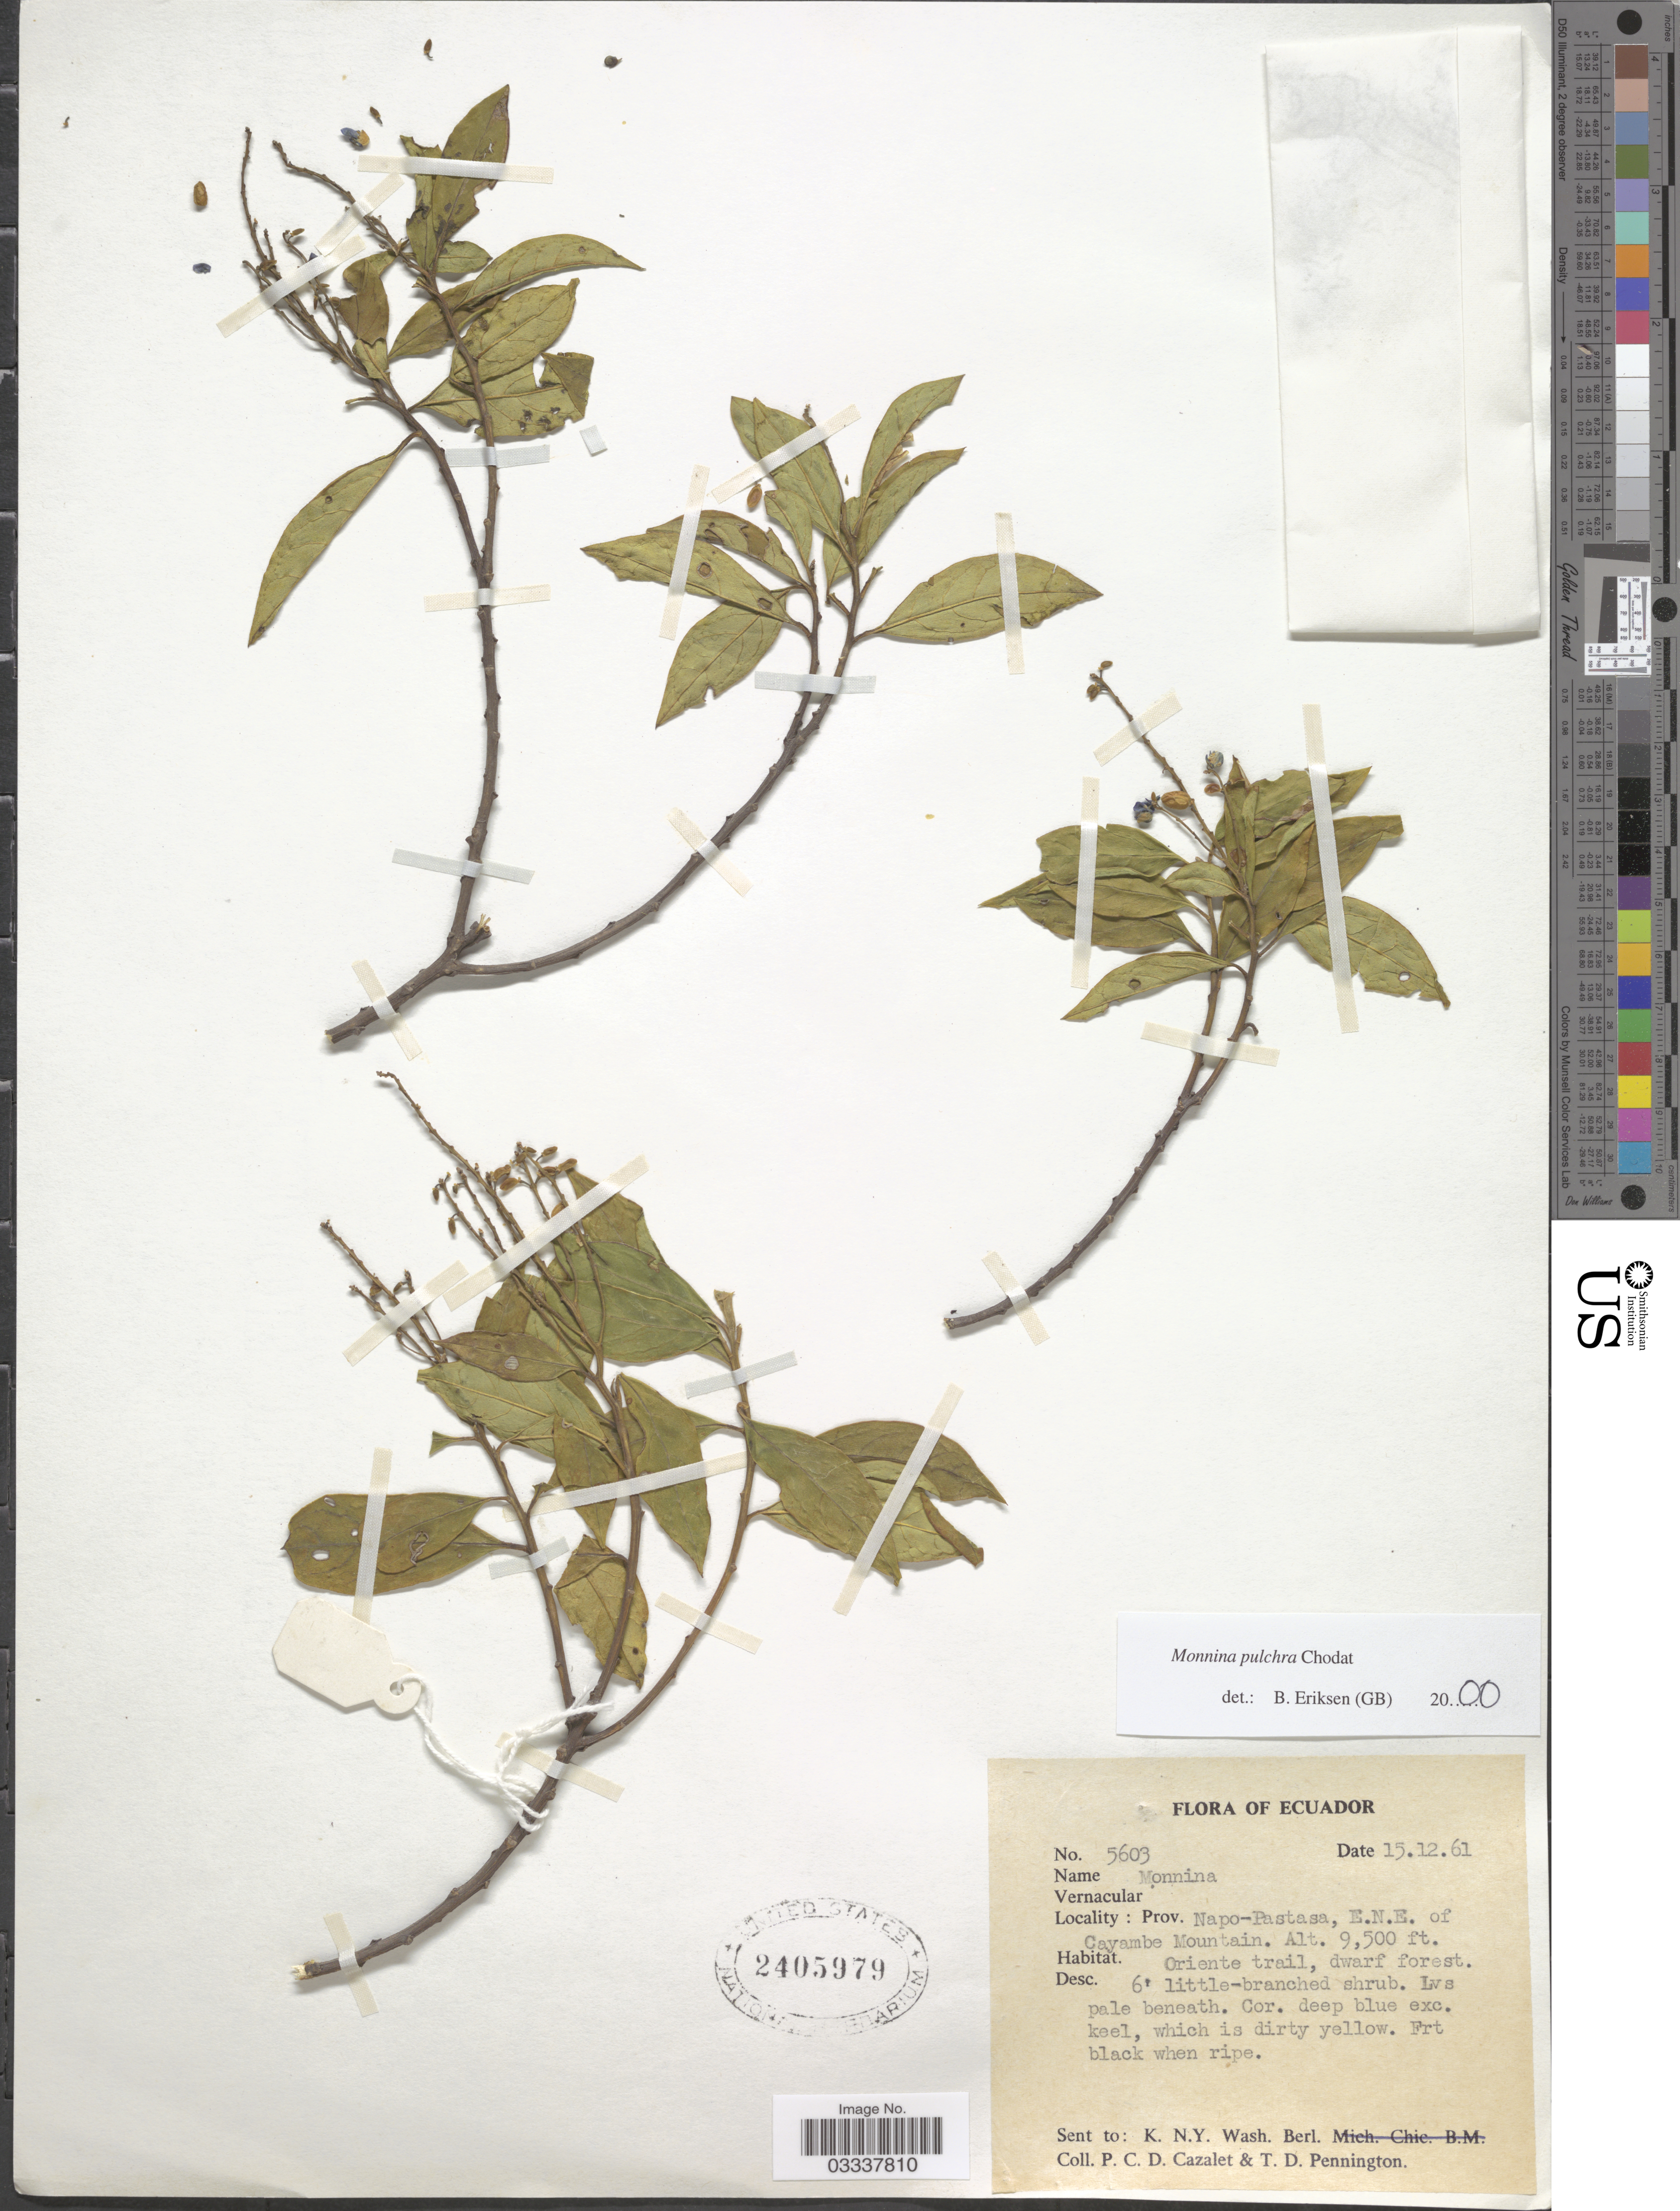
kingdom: Plantae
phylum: Tracheophyta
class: Magnoliopsida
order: Fabales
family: Polygalaceae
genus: Monnina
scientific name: Monnina pulchra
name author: Chodat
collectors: P. C. D. Cazalet & T. D. Pennington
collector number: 5603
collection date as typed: Transcribed d/m/y: 15/12/61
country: Ecuador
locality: Prov. Napo-Pastasa, E.N.E. of Cayambe Mountain.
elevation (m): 2896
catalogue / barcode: US 2405979